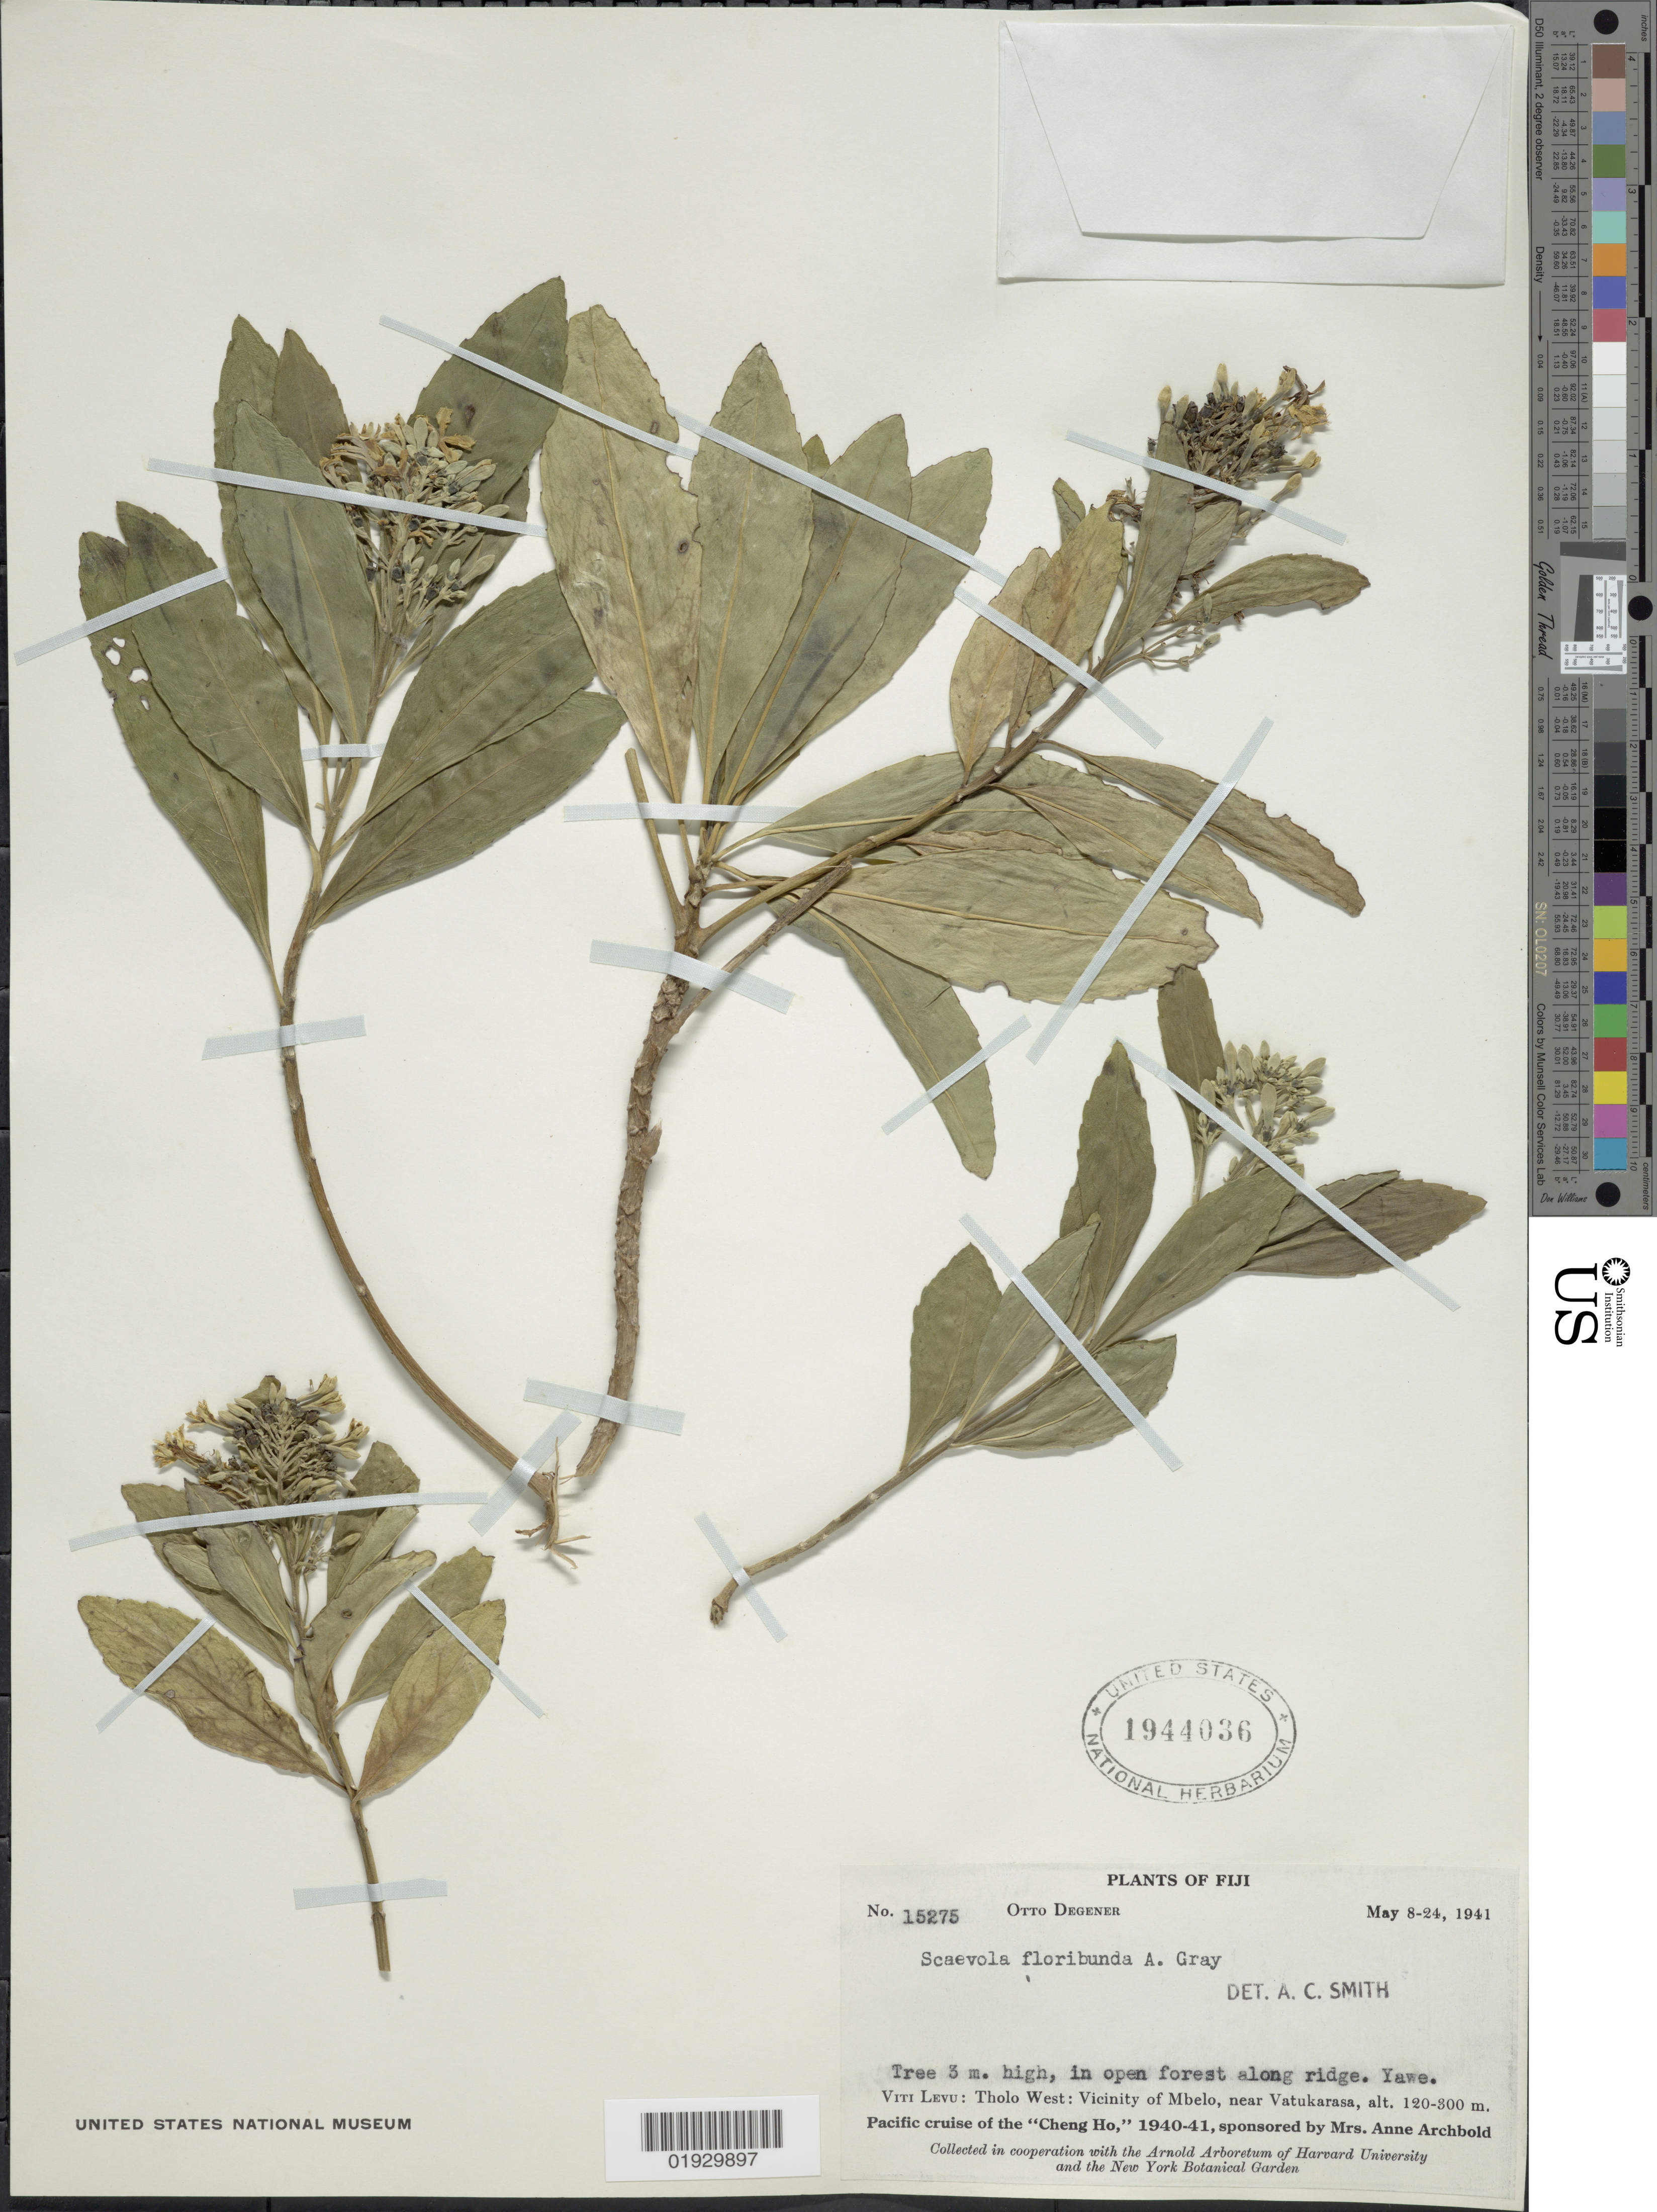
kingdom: Plantae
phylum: Tracheophyta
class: Magnoliopsida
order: Asterales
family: Goodeniaceae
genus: Scaevola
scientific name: Scaevola floribunda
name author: A. Gray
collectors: O. Degener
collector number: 15275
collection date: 1941-05-08/1941-05-24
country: Fiji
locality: Viti Levu: Tholo West: Vicinity of Mbelo, near Vatukarasa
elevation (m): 120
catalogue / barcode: US 1944036